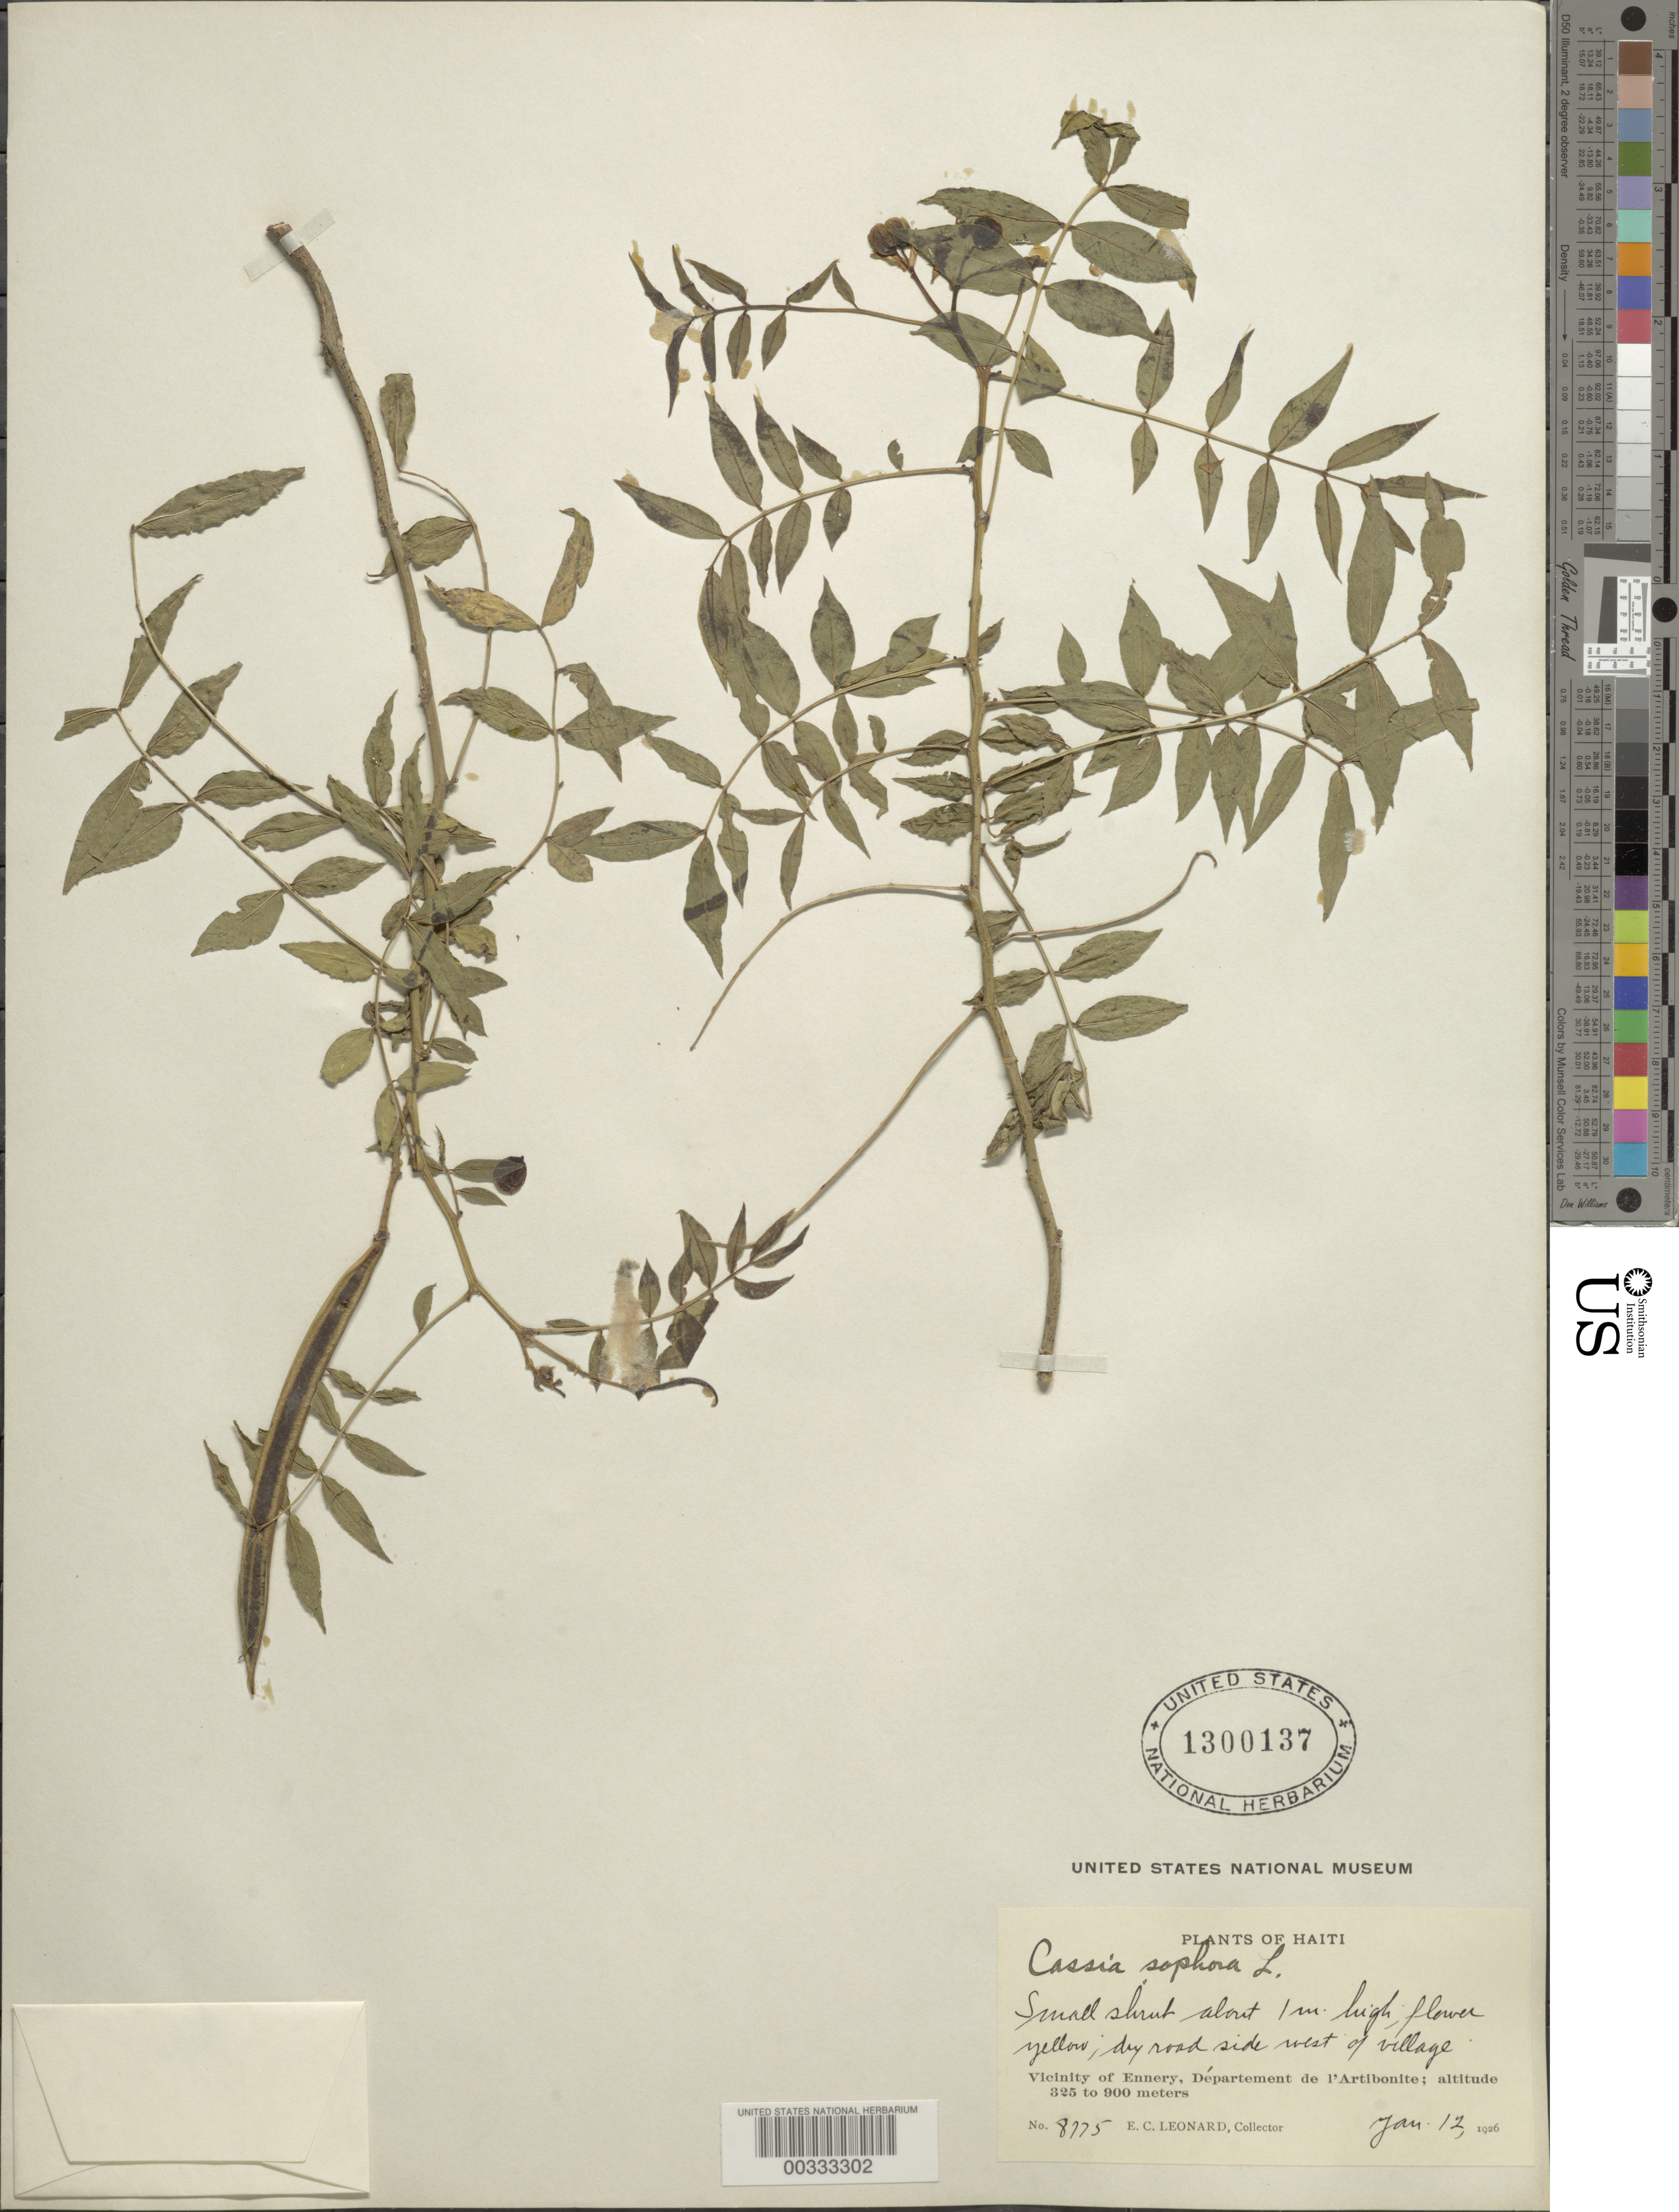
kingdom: Plantae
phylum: Tracheophyta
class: Magnoliopsida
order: Fabales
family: Fabaceae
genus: Senna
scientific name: Senna sophera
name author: (L.) Roxb.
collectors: E. C. Leonard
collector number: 8775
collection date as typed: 12 Jan 1926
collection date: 1926-01-12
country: Haiti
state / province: Artibonite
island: Hispaniola Island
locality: W of village; vicinity of ennery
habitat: Dry road side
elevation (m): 325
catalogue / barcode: US 1300137